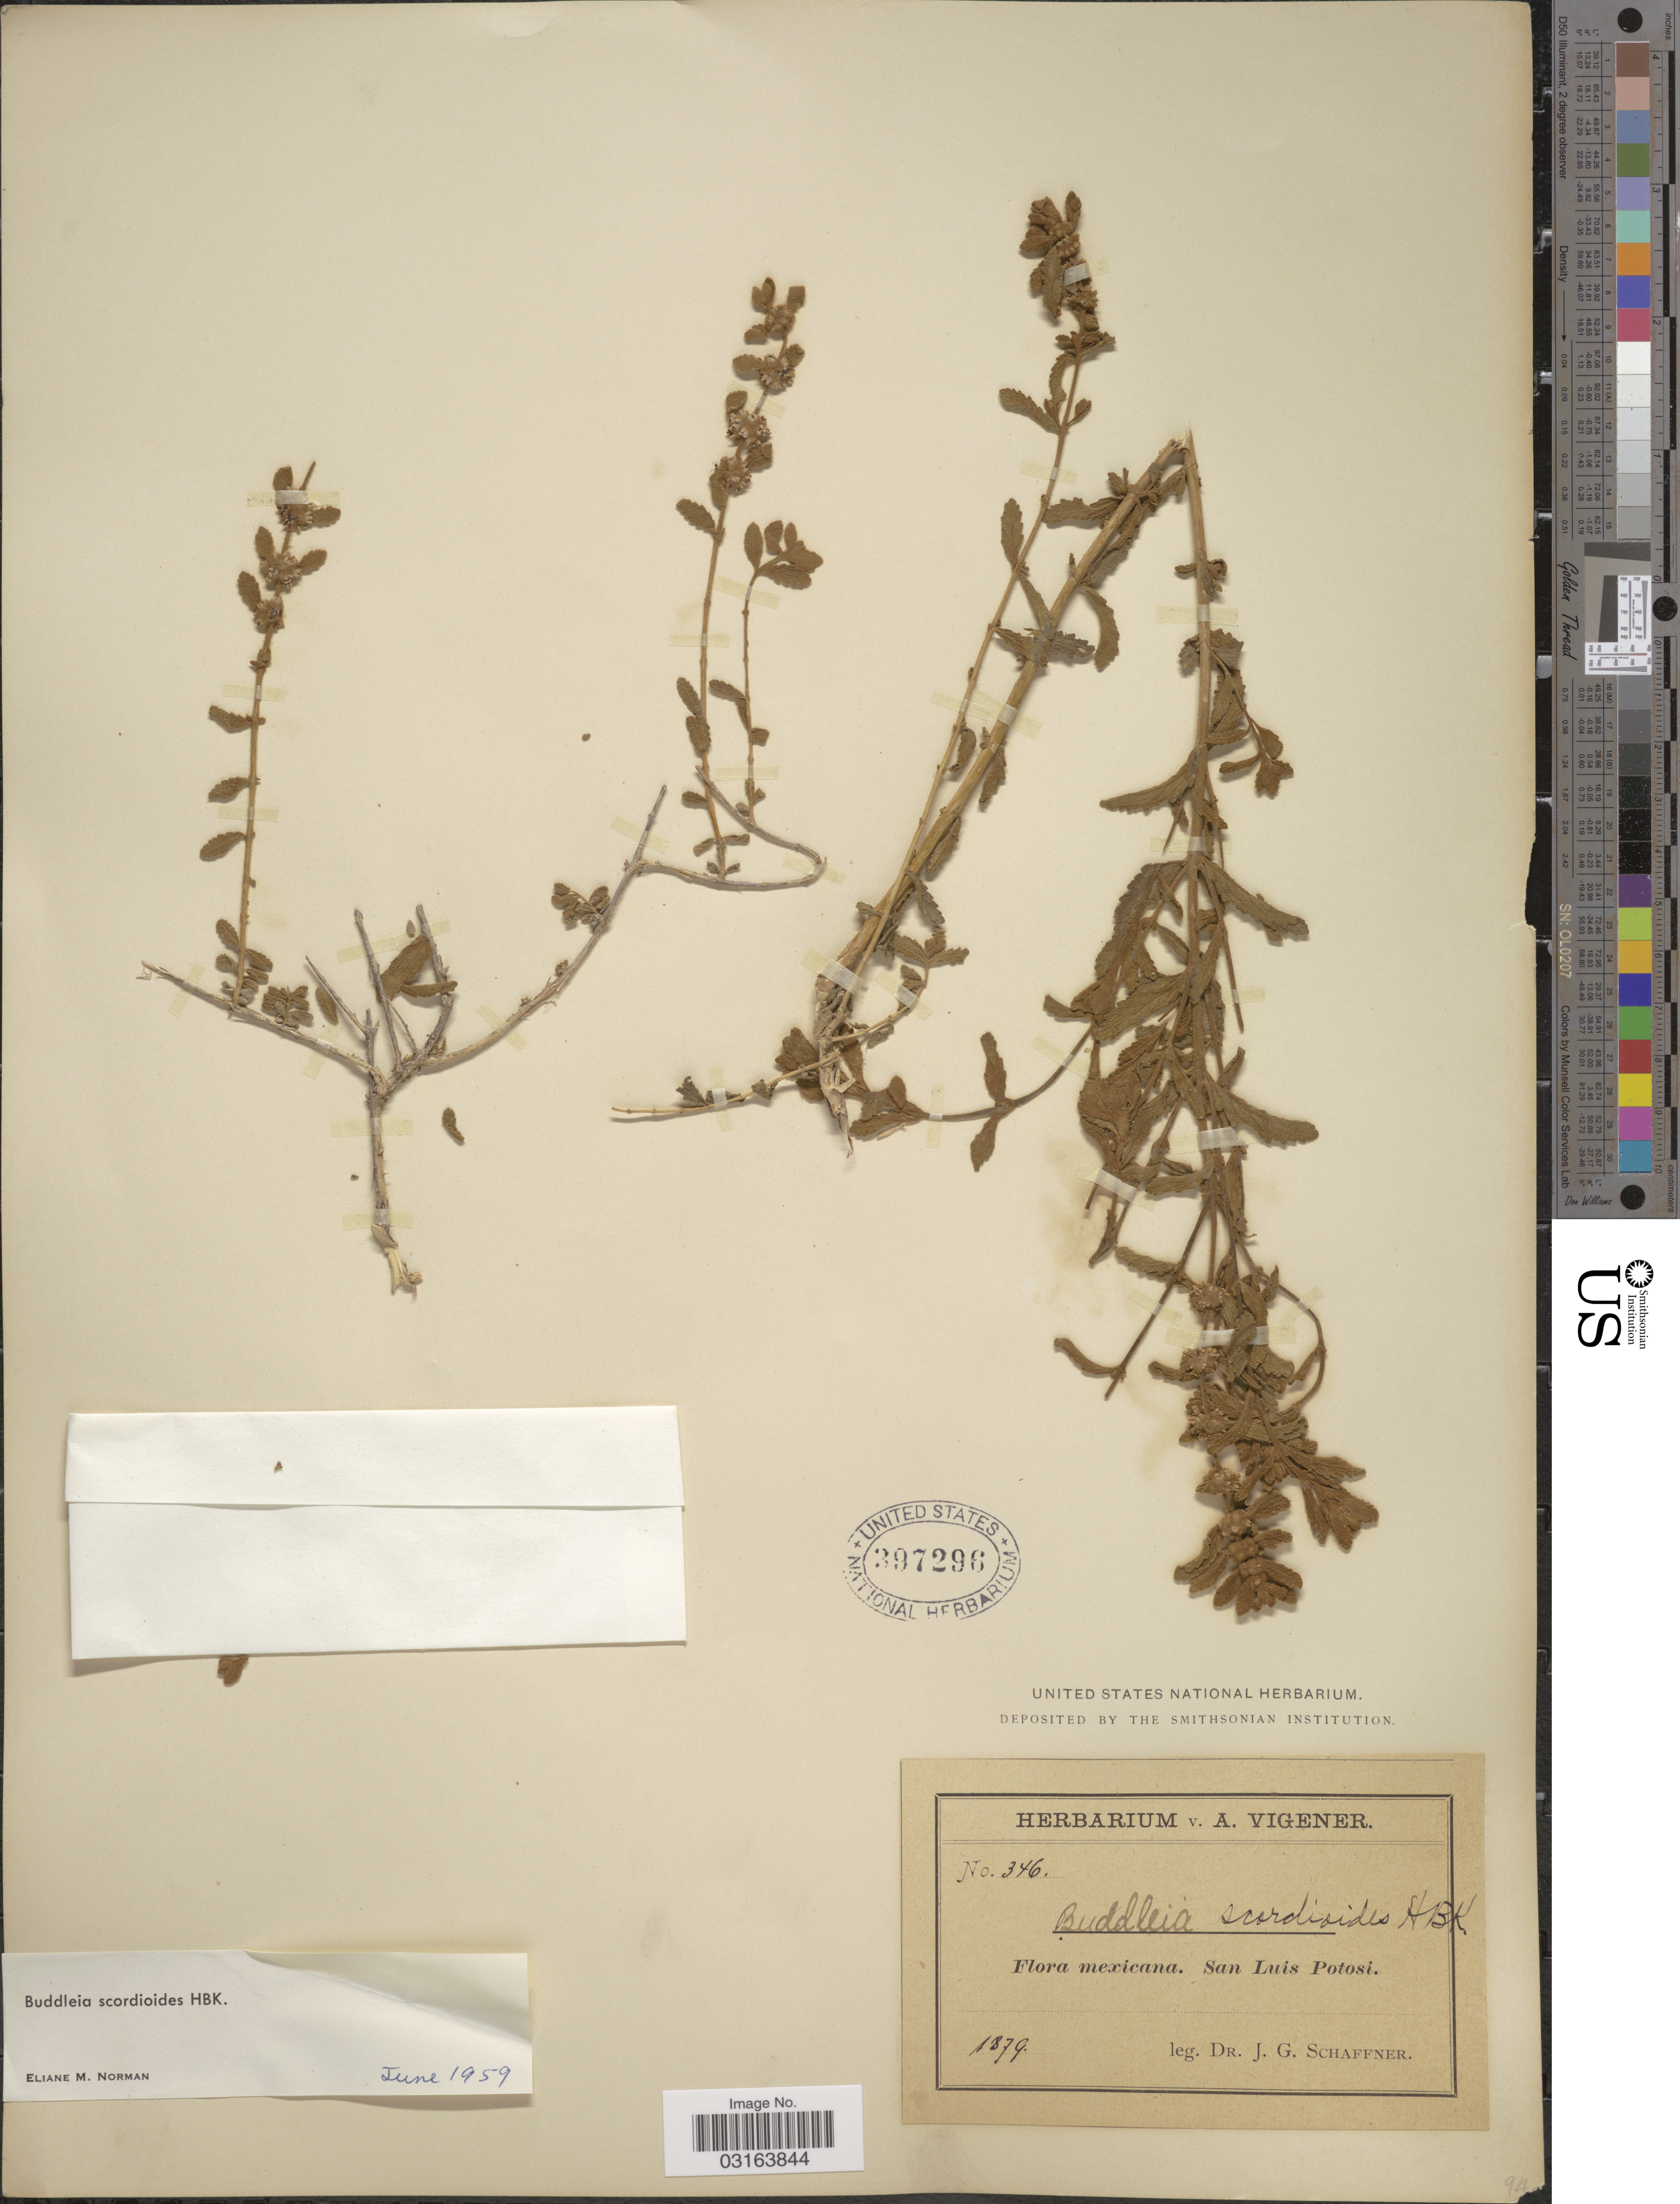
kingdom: Plantae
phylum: Tracheophyta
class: Magnoliopsida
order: Lamiales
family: Scrophulariaceae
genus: Buddleja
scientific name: Buddleja scordioides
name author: Kunth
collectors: J. G. Schaffner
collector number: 346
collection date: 1879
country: Mexico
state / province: San Luis Potosí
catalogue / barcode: US 397296